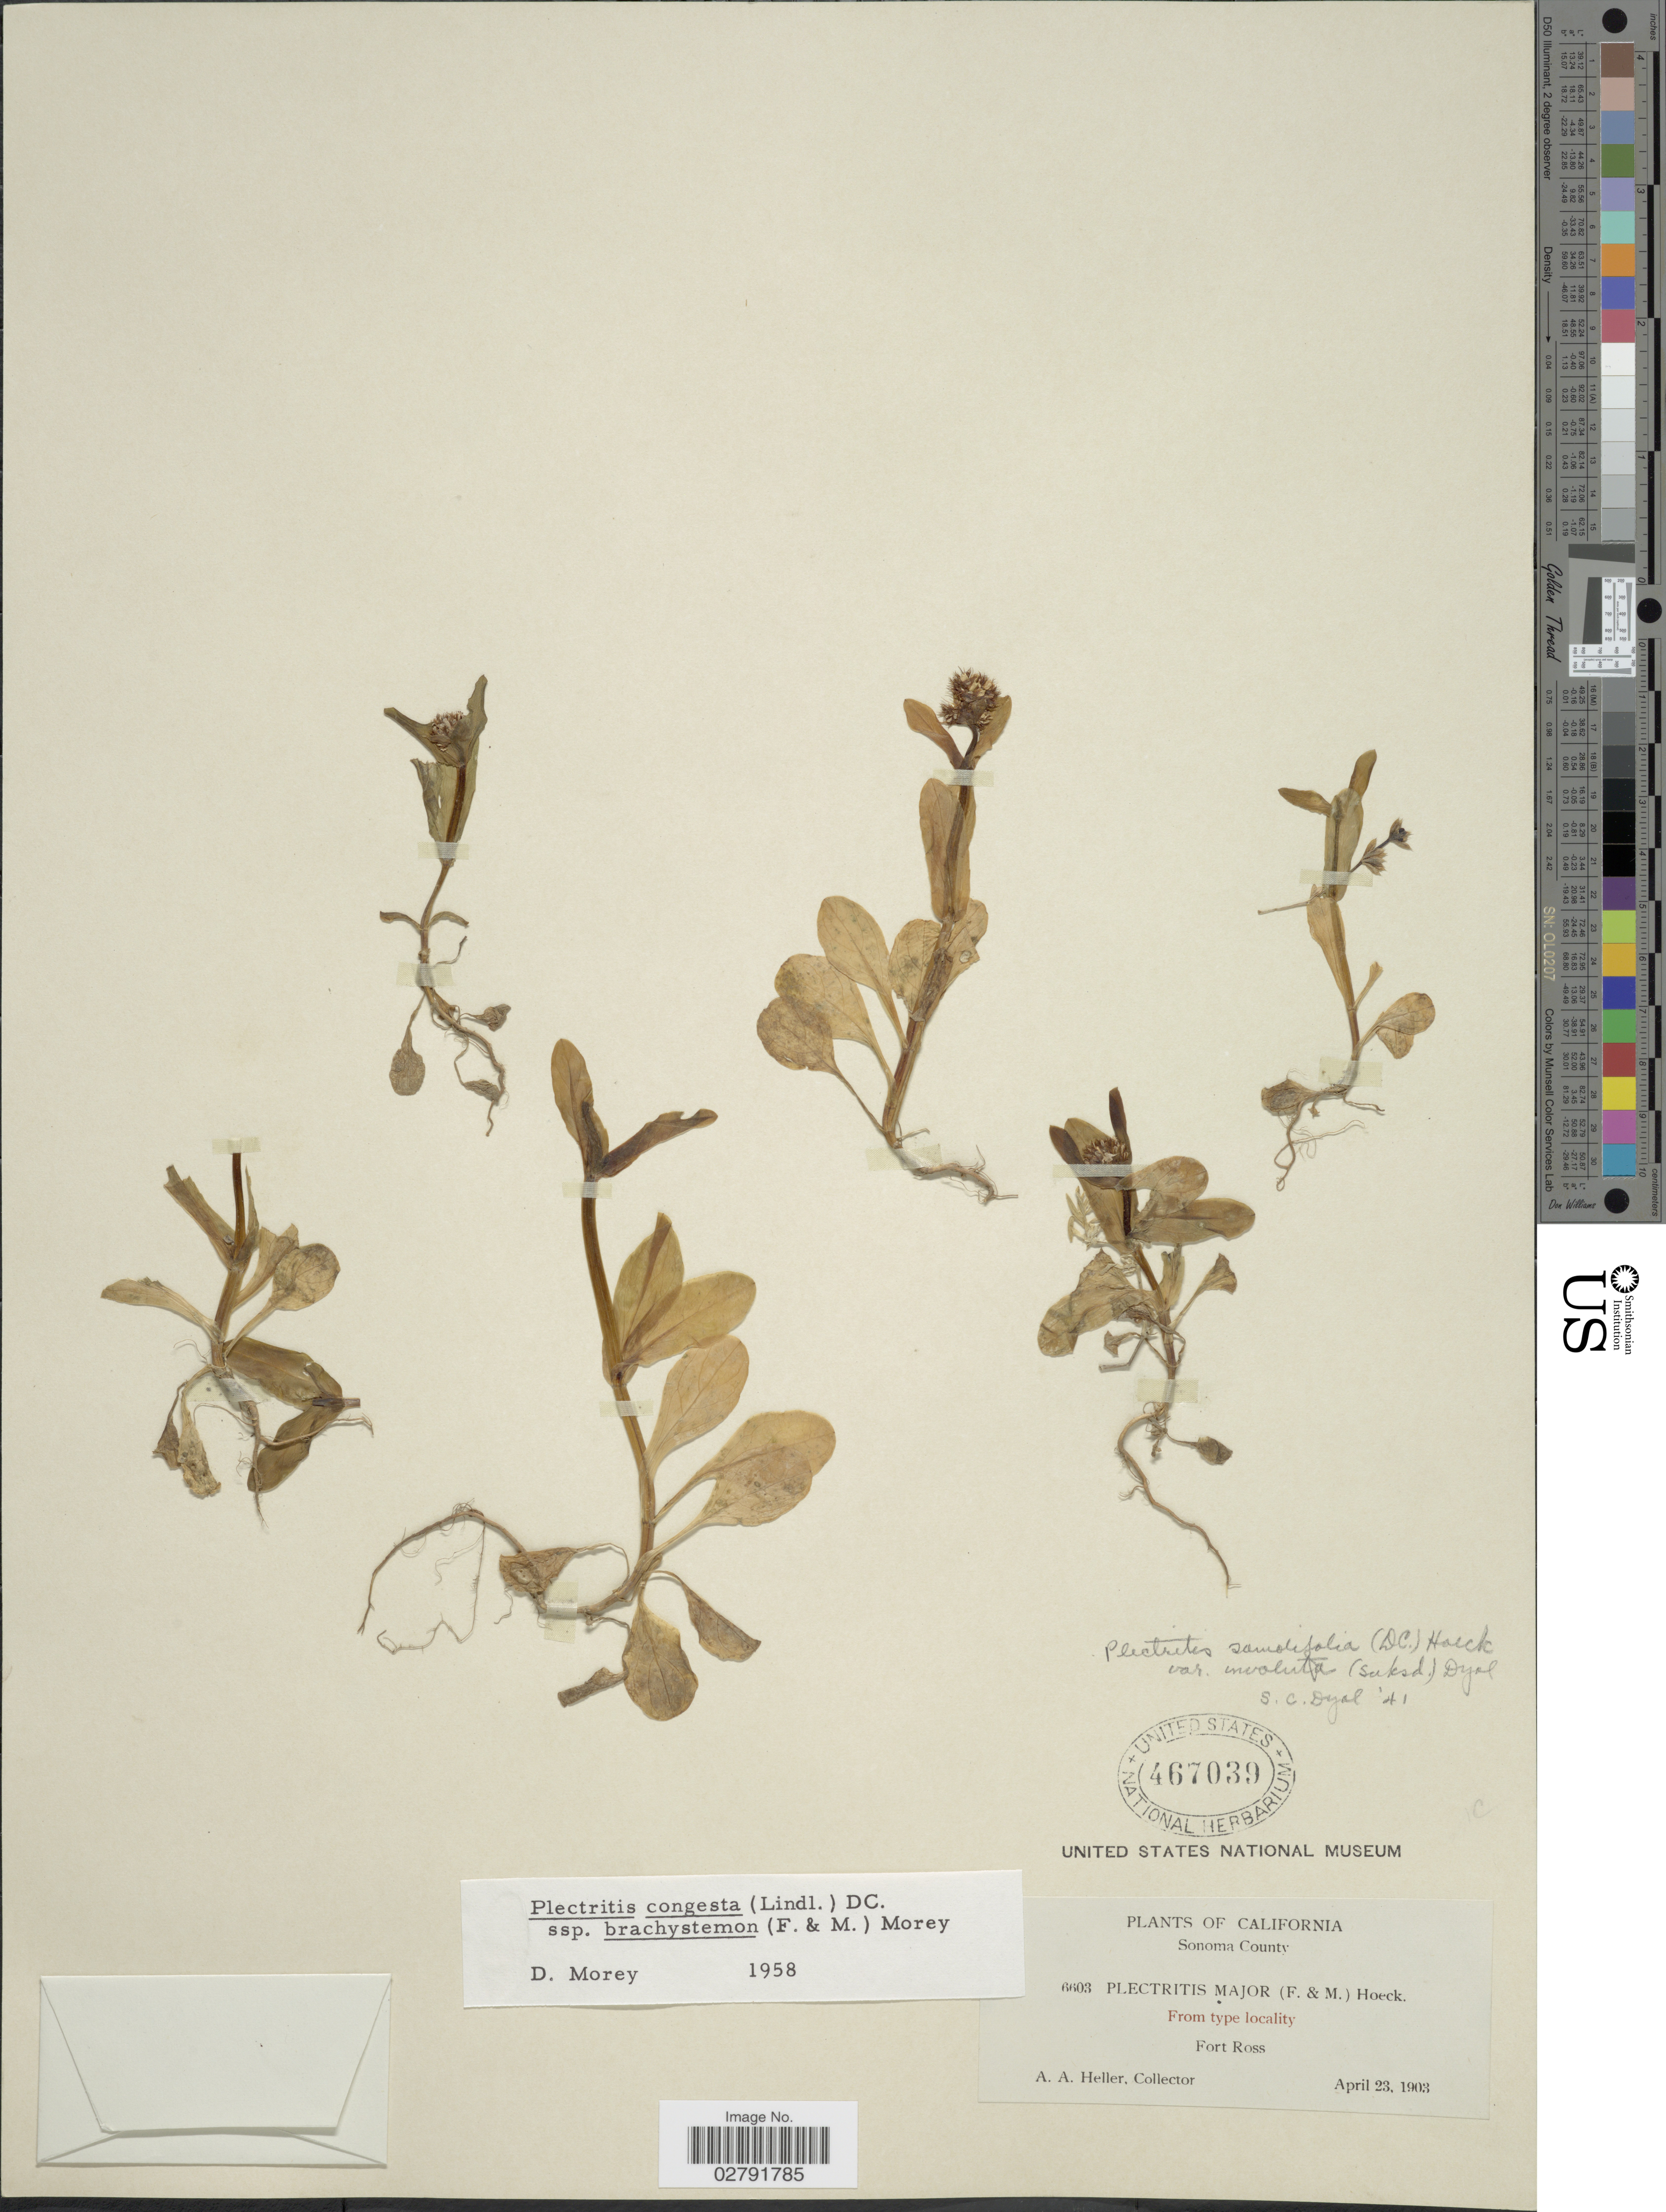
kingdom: Plantae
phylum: Tracheophyta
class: Magnoliopsida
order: Dipsacales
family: Caprifoliaceae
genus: Plectritis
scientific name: Plectritis congesta subsp. brachystemon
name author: (Fisch. & C.A. Mey.) Morey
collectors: A. A. Heller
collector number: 6603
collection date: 1903-04-23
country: United States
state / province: California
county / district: Sonoma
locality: Sonoma County. Fort Ross.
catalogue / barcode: US 467039